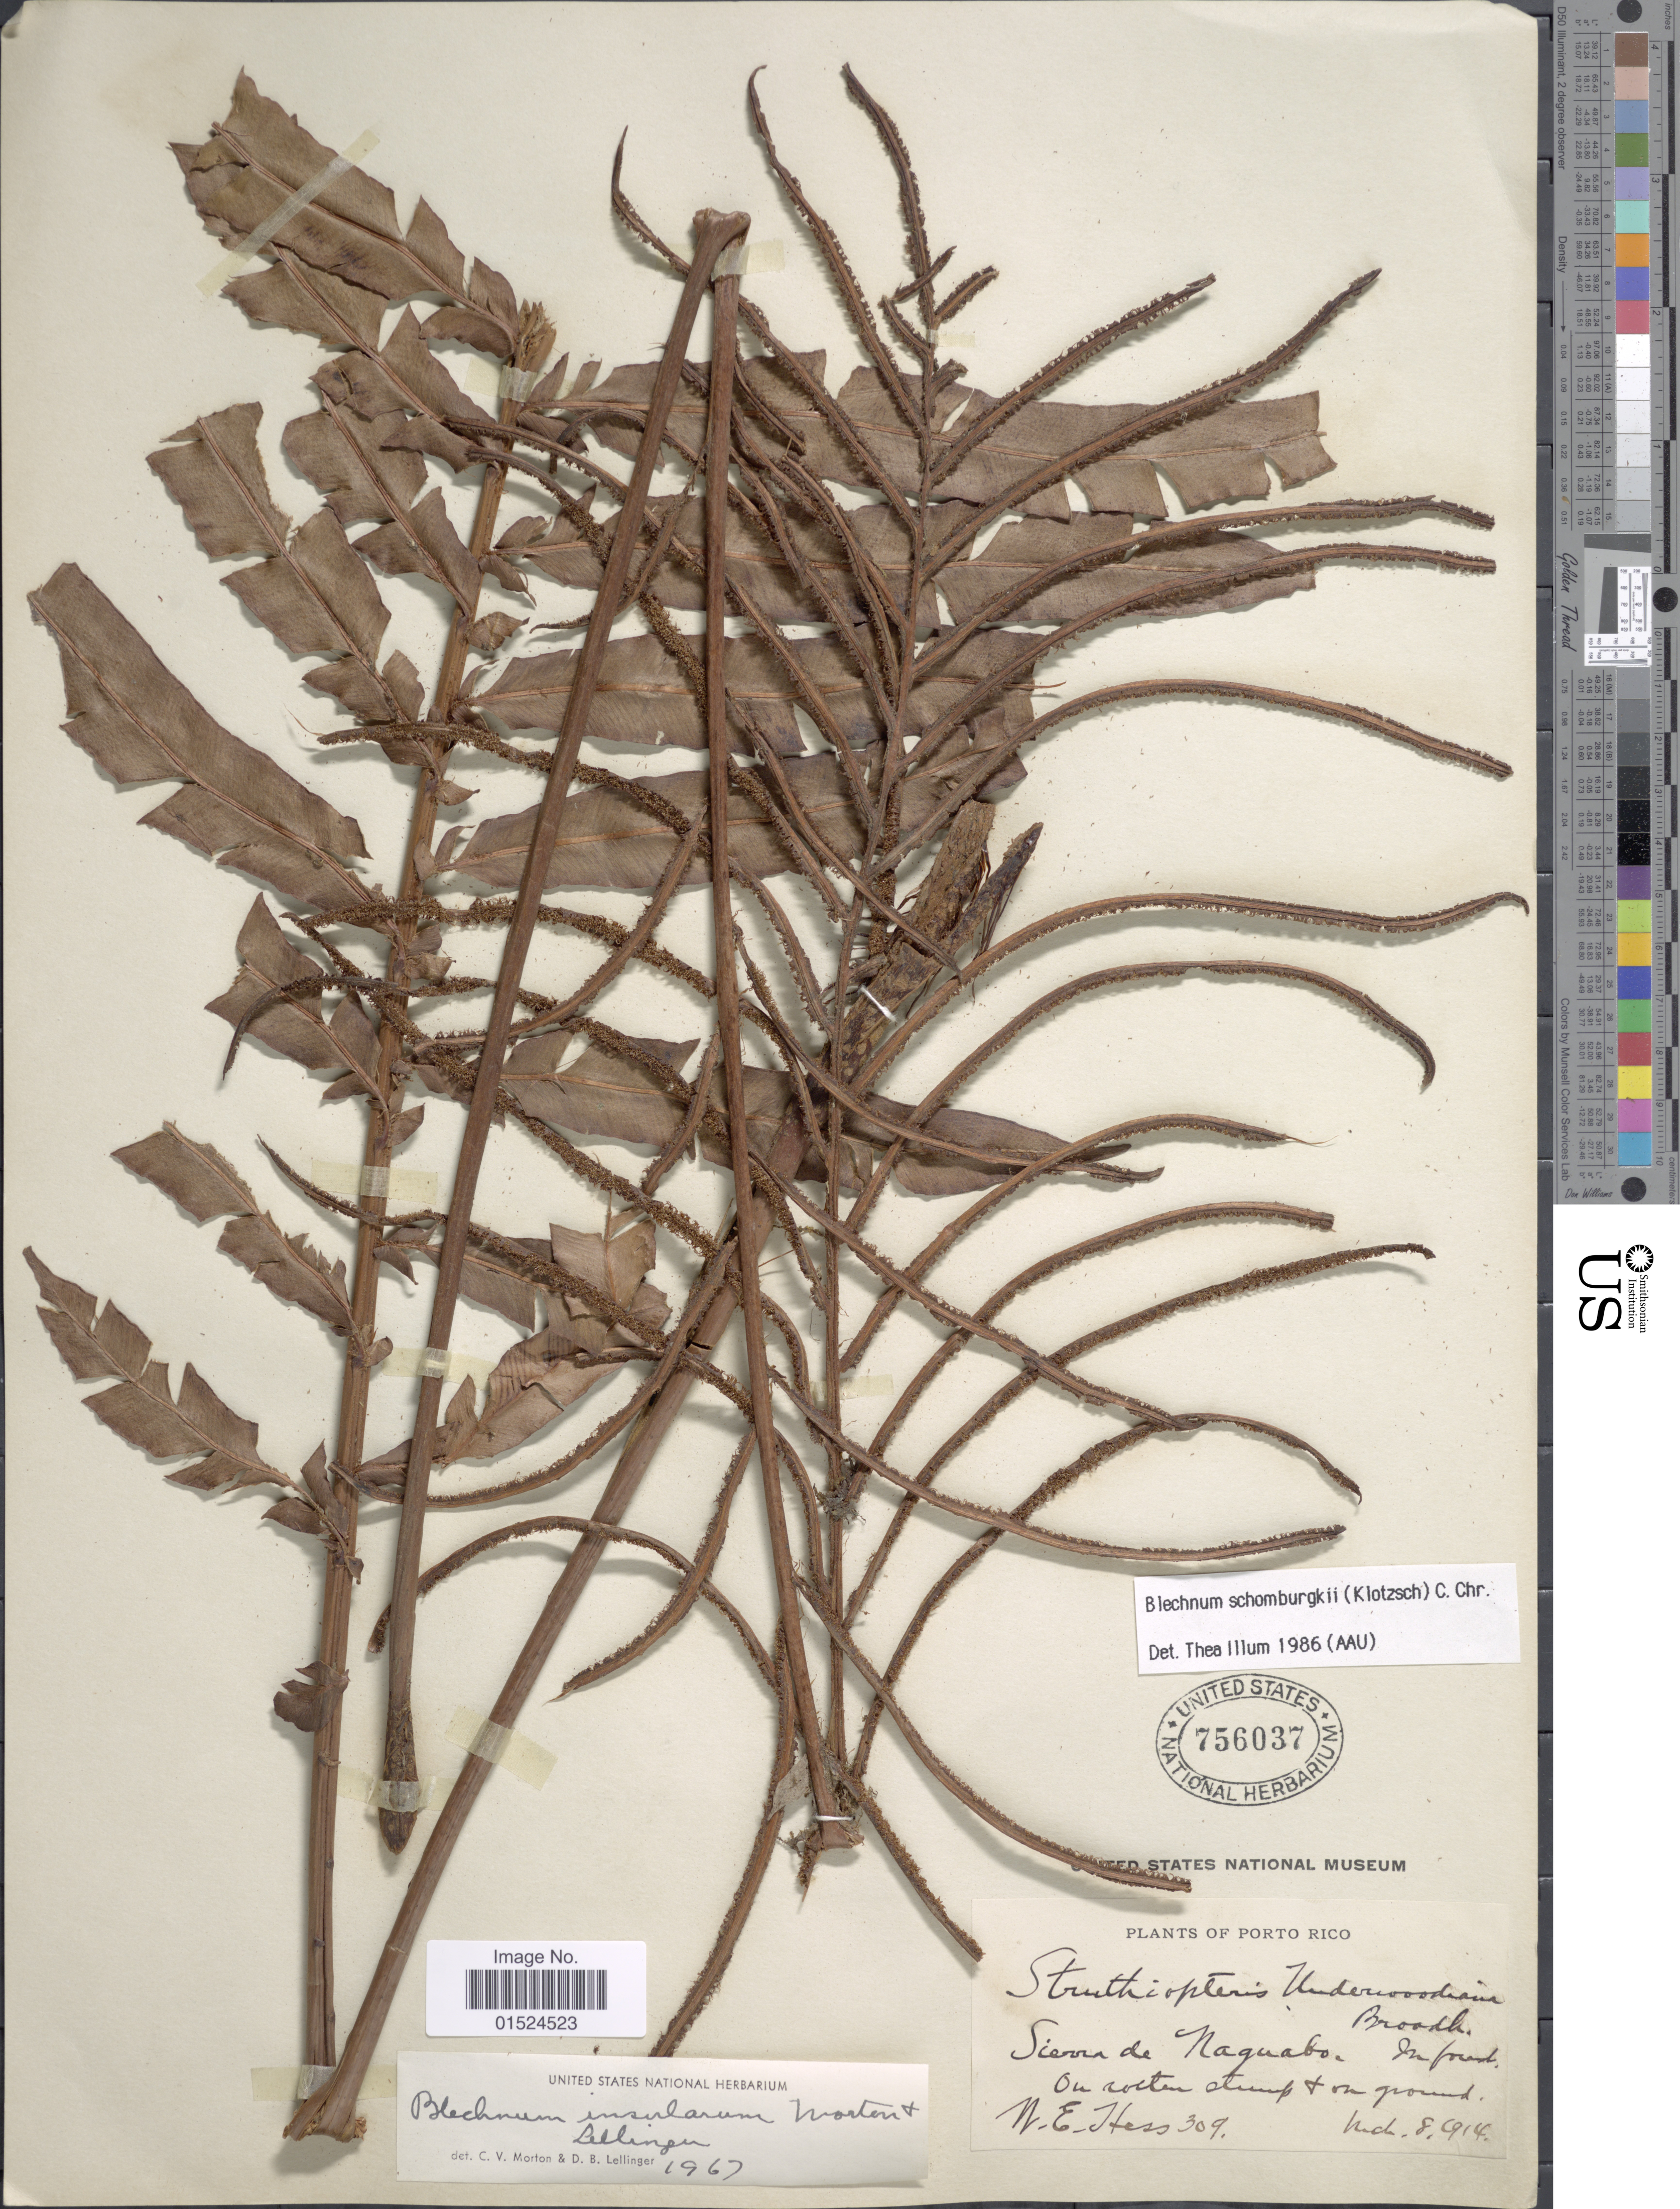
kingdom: Plantae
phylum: Tracheophyta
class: Polypodiopsida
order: Polypodiales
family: Blechnaceae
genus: Blechnum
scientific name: Blechnum schomburgkii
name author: (Klotzsch) C. Chr.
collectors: W. Hess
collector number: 309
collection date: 1914-03-08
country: Puerto Rico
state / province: Naguabo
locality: Sierra de Naguabo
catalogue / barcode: US 756037